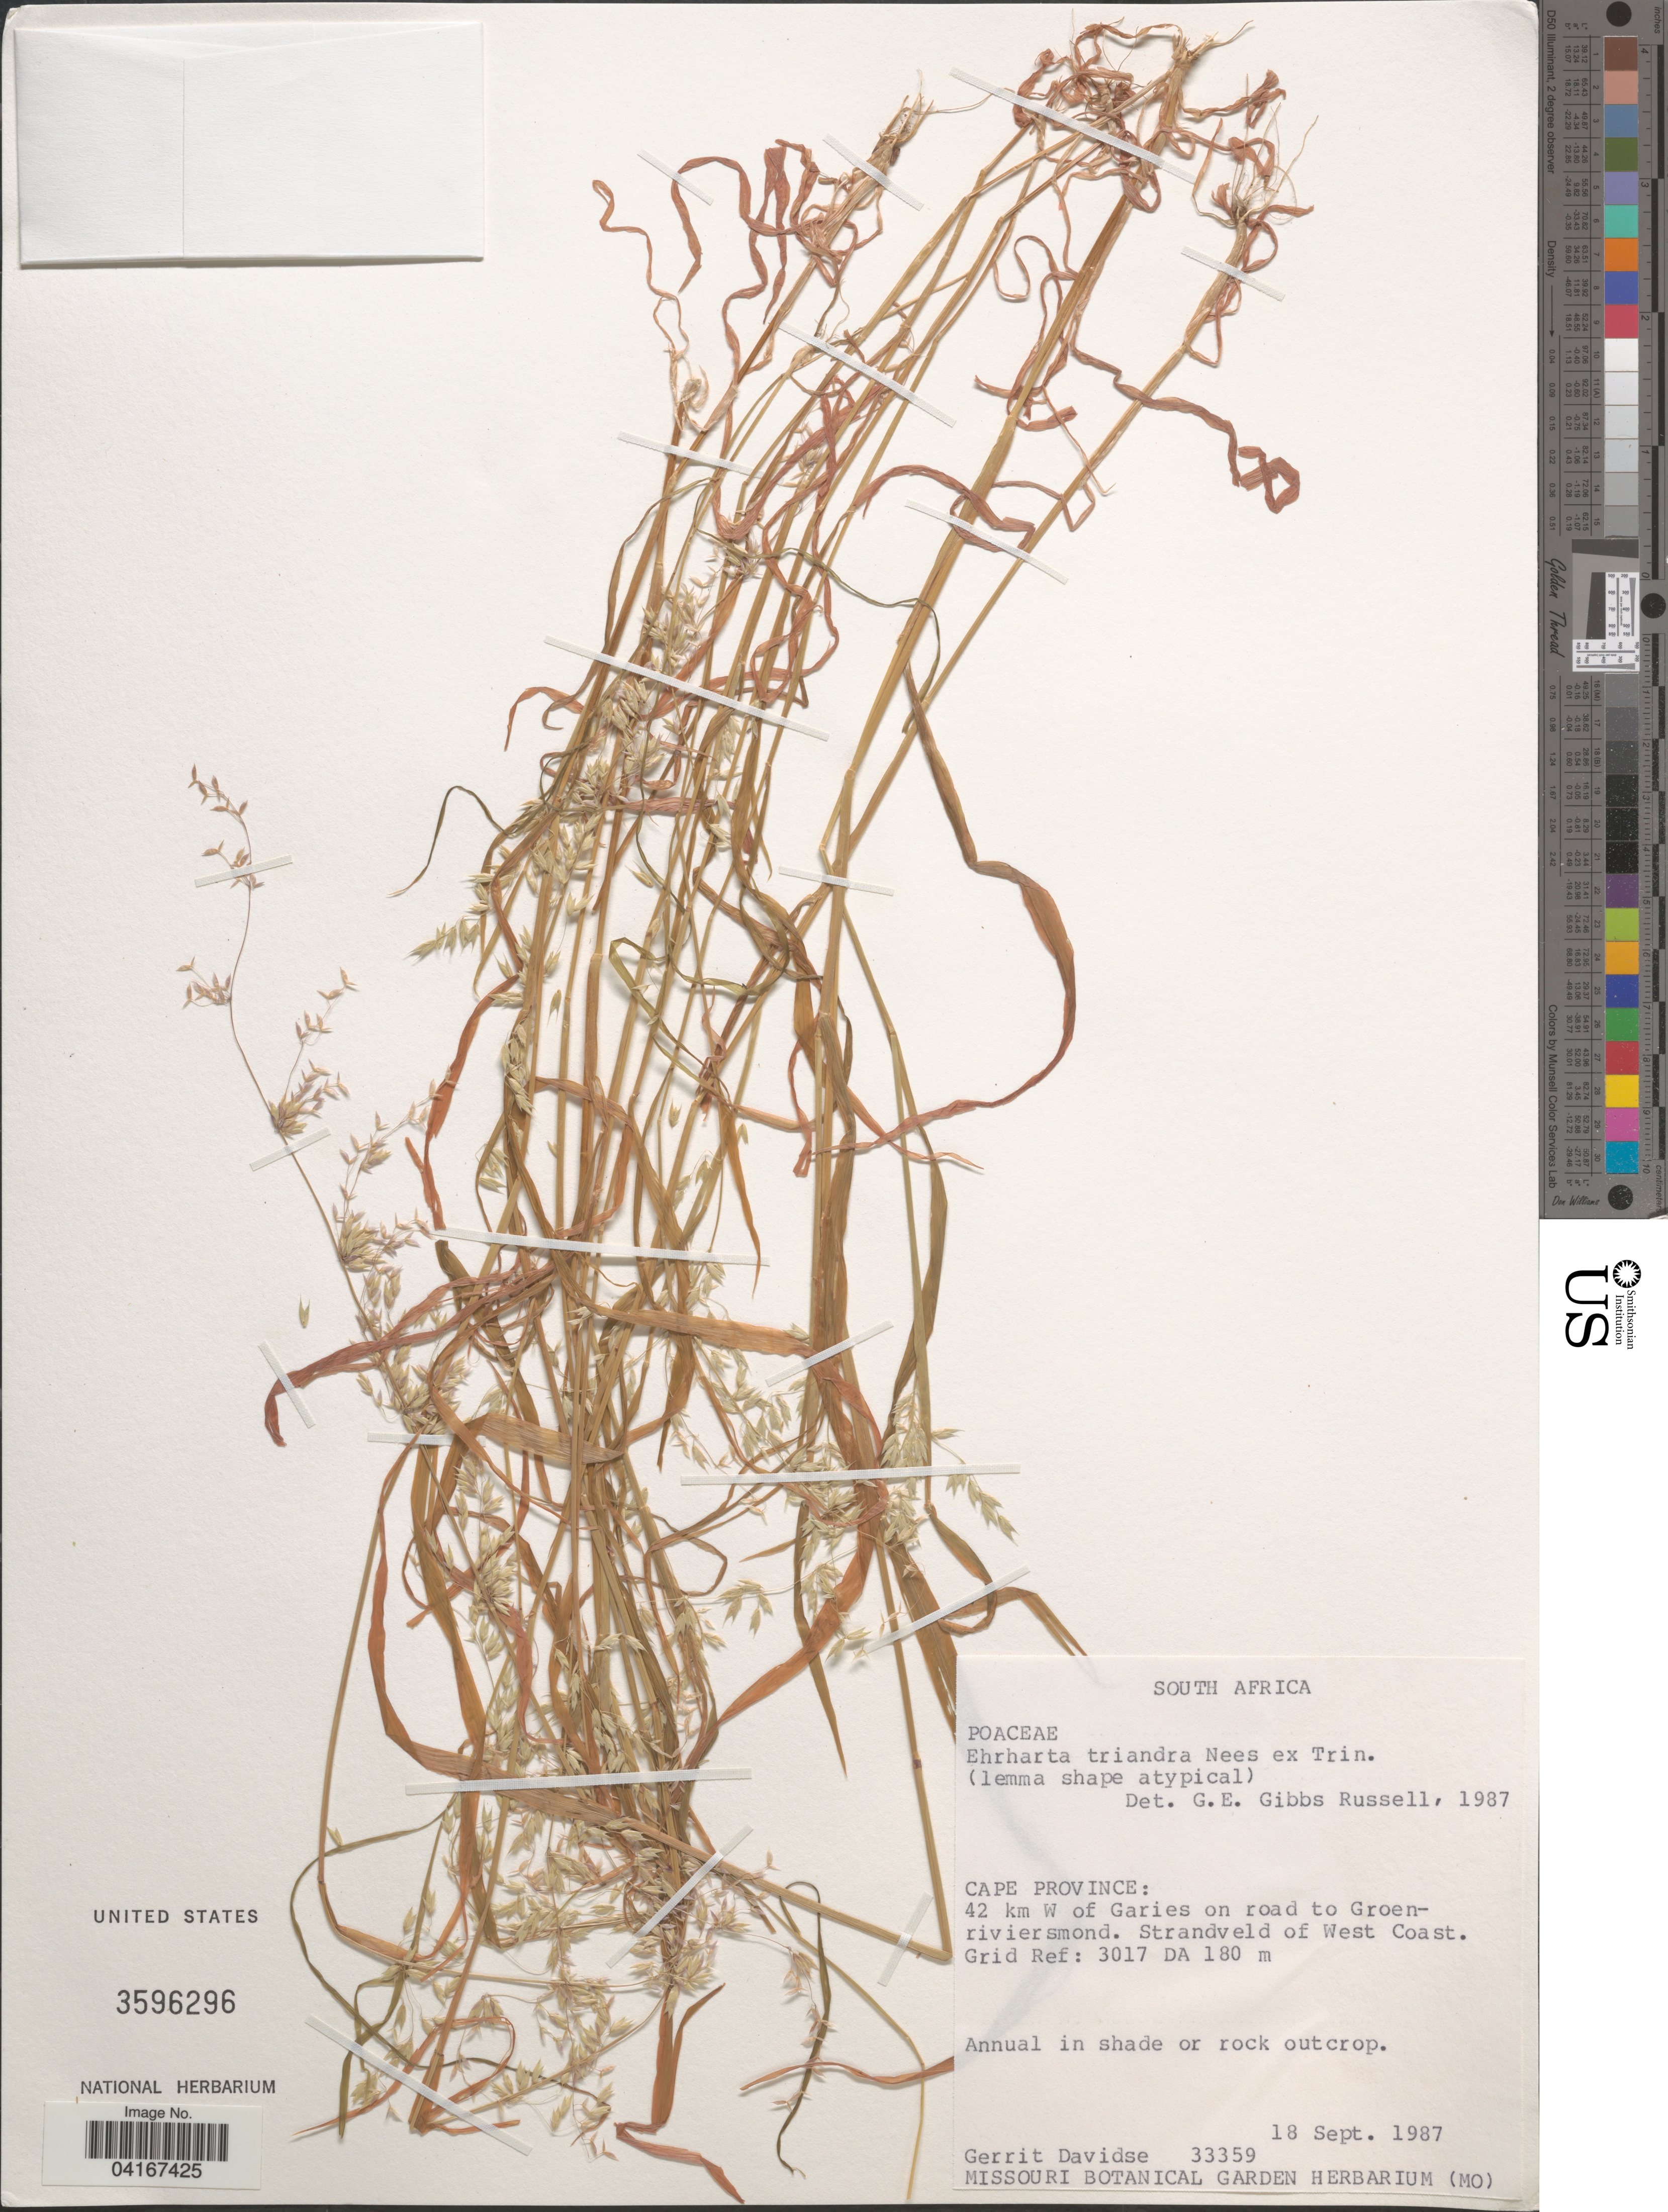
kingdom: Plantae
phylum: Tracheophyta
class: Liliopsida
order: Poales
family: Poaceae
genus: Ehrharta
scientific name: Ehrharta triandra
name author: Nees ex Trin.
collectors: G. Davidse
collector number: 33359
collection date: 1987-09-18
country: South Africa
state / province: Northern Cape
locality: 42 km W of Garies on road to Groenriviersmond. Strandveld of West Coast. Grid Ref: 3017 DA.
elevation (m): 180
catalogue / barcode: US 3596296